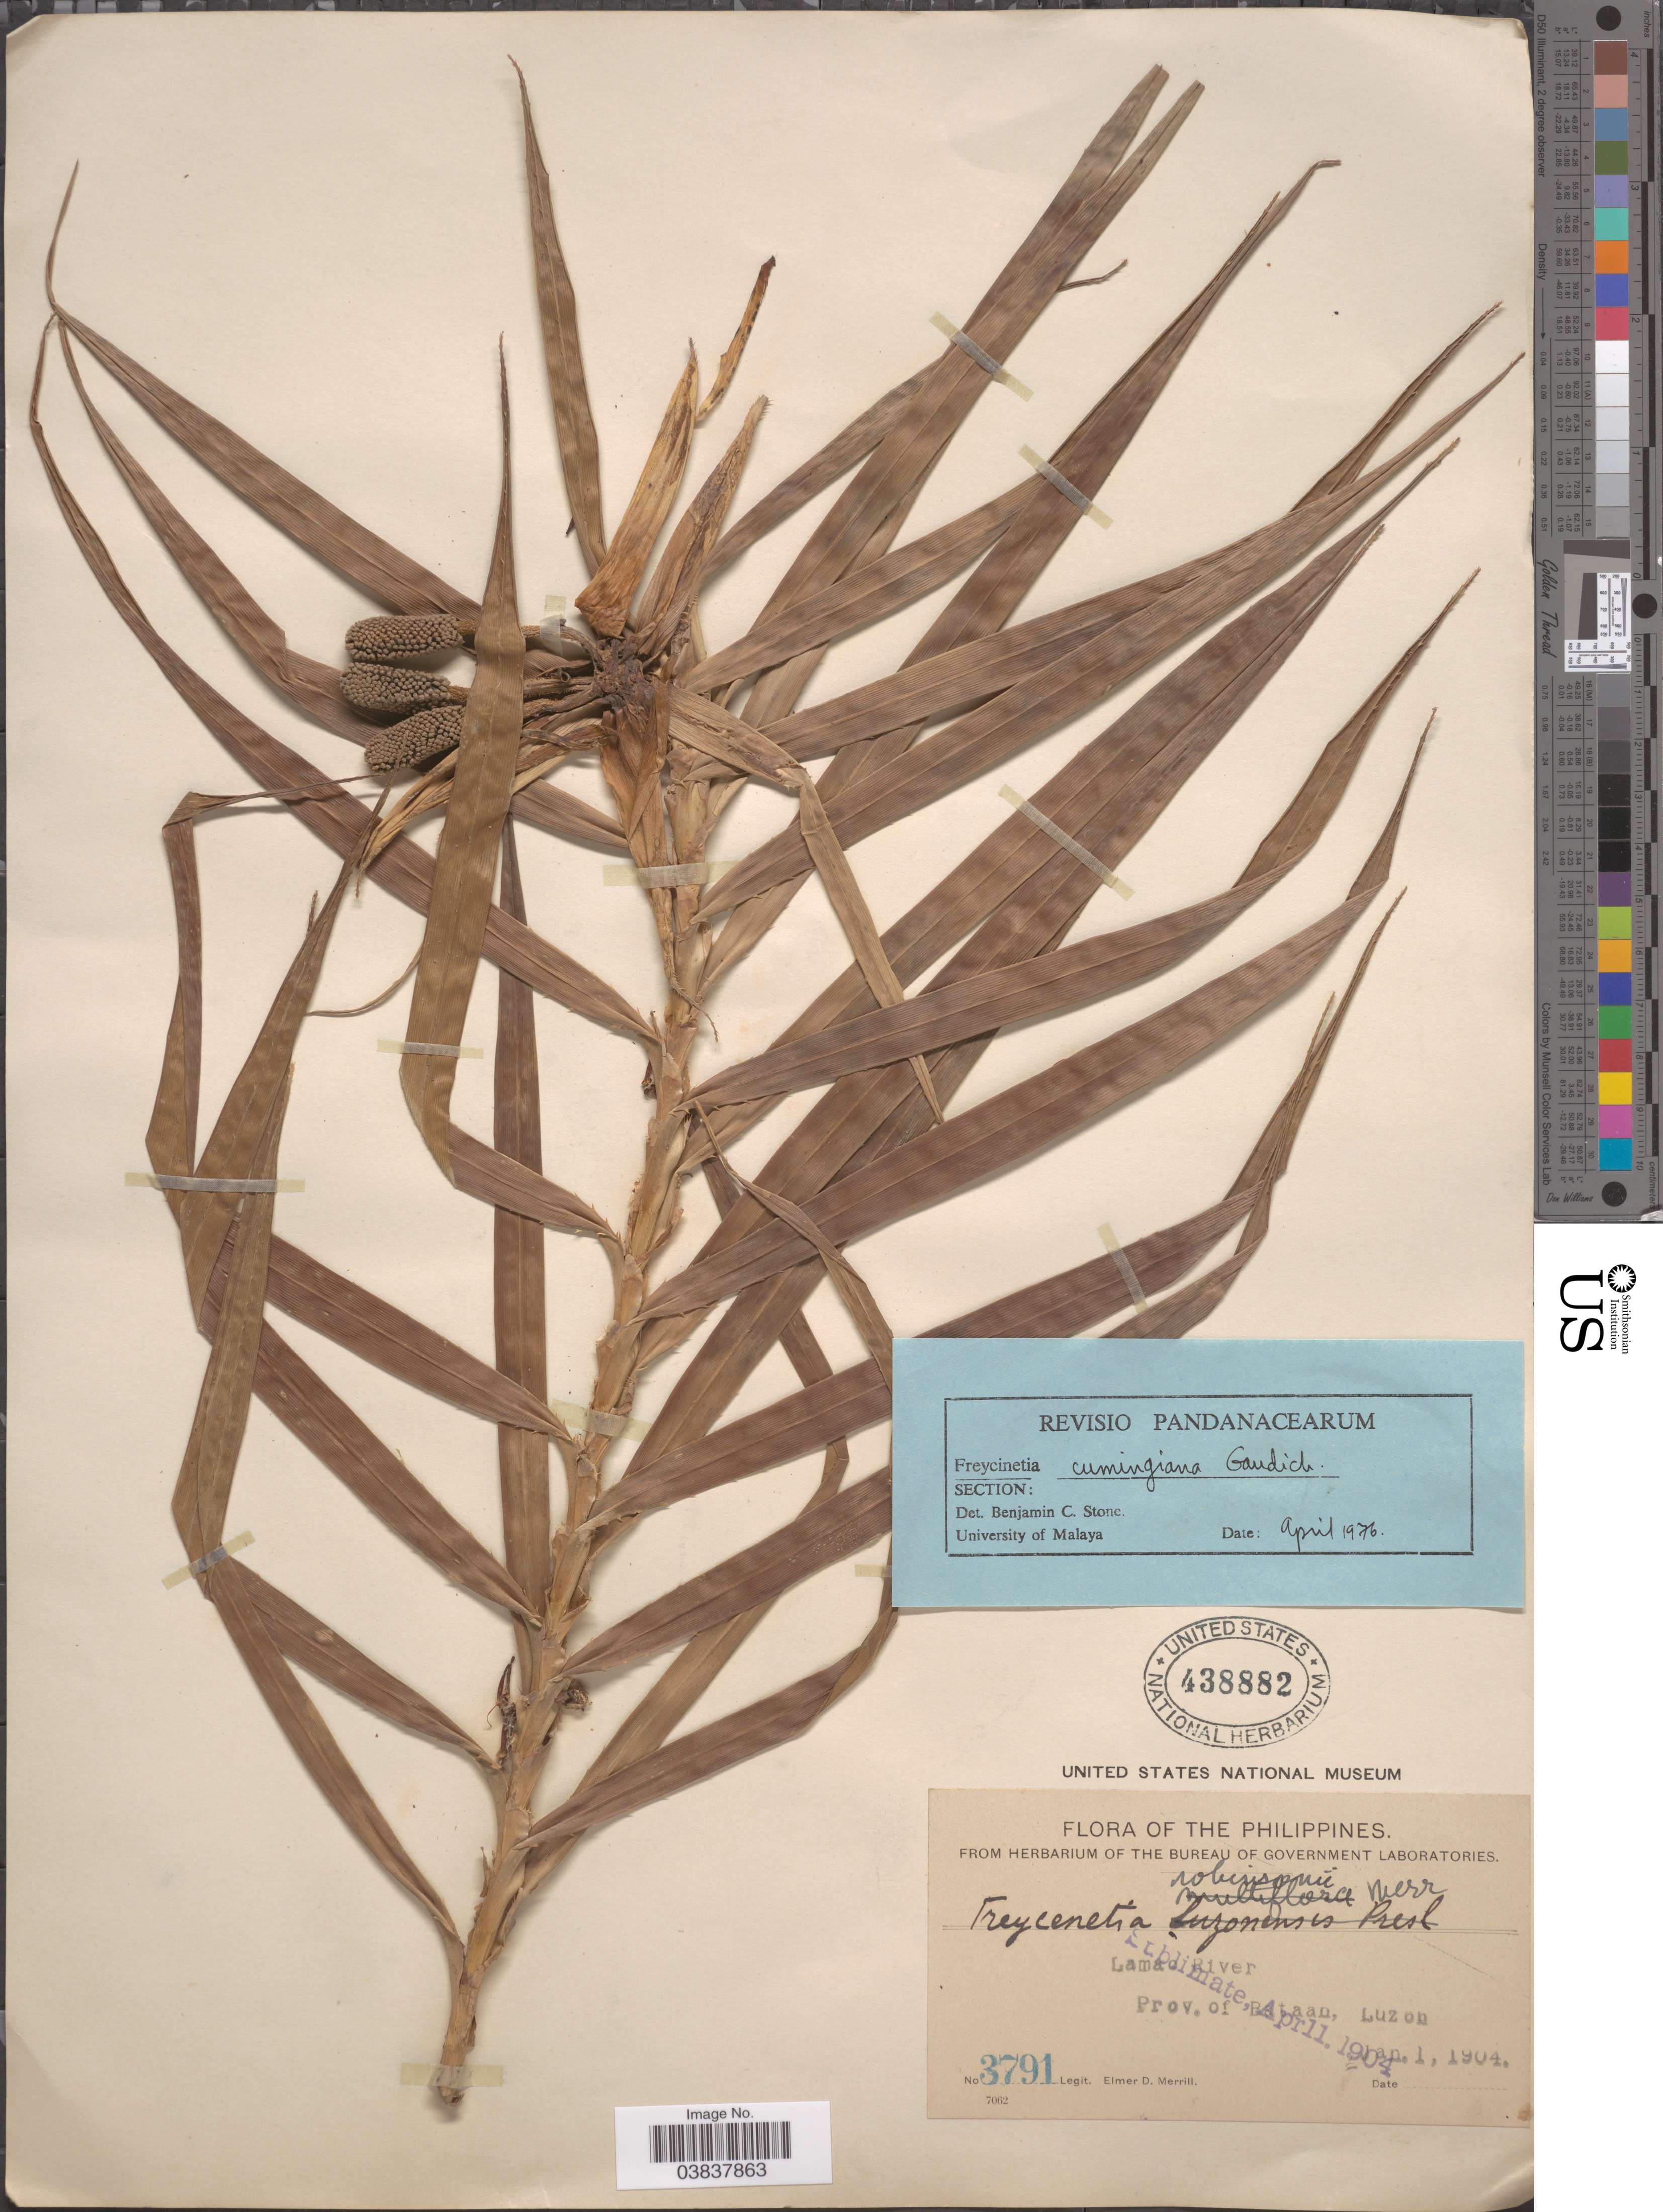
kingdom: Plantae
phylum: Tracheophyta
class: Liliopsida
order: Pandanales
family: Pandanaceae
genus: Freycinetia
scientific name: Freycinetia cumingiana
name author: Gaudich.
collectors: E. D. Merrill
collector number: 3791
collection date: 1904-01-01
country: Philippines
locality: Lamao River, Prov. of Bataan, Luzon.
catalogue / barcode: US 438882